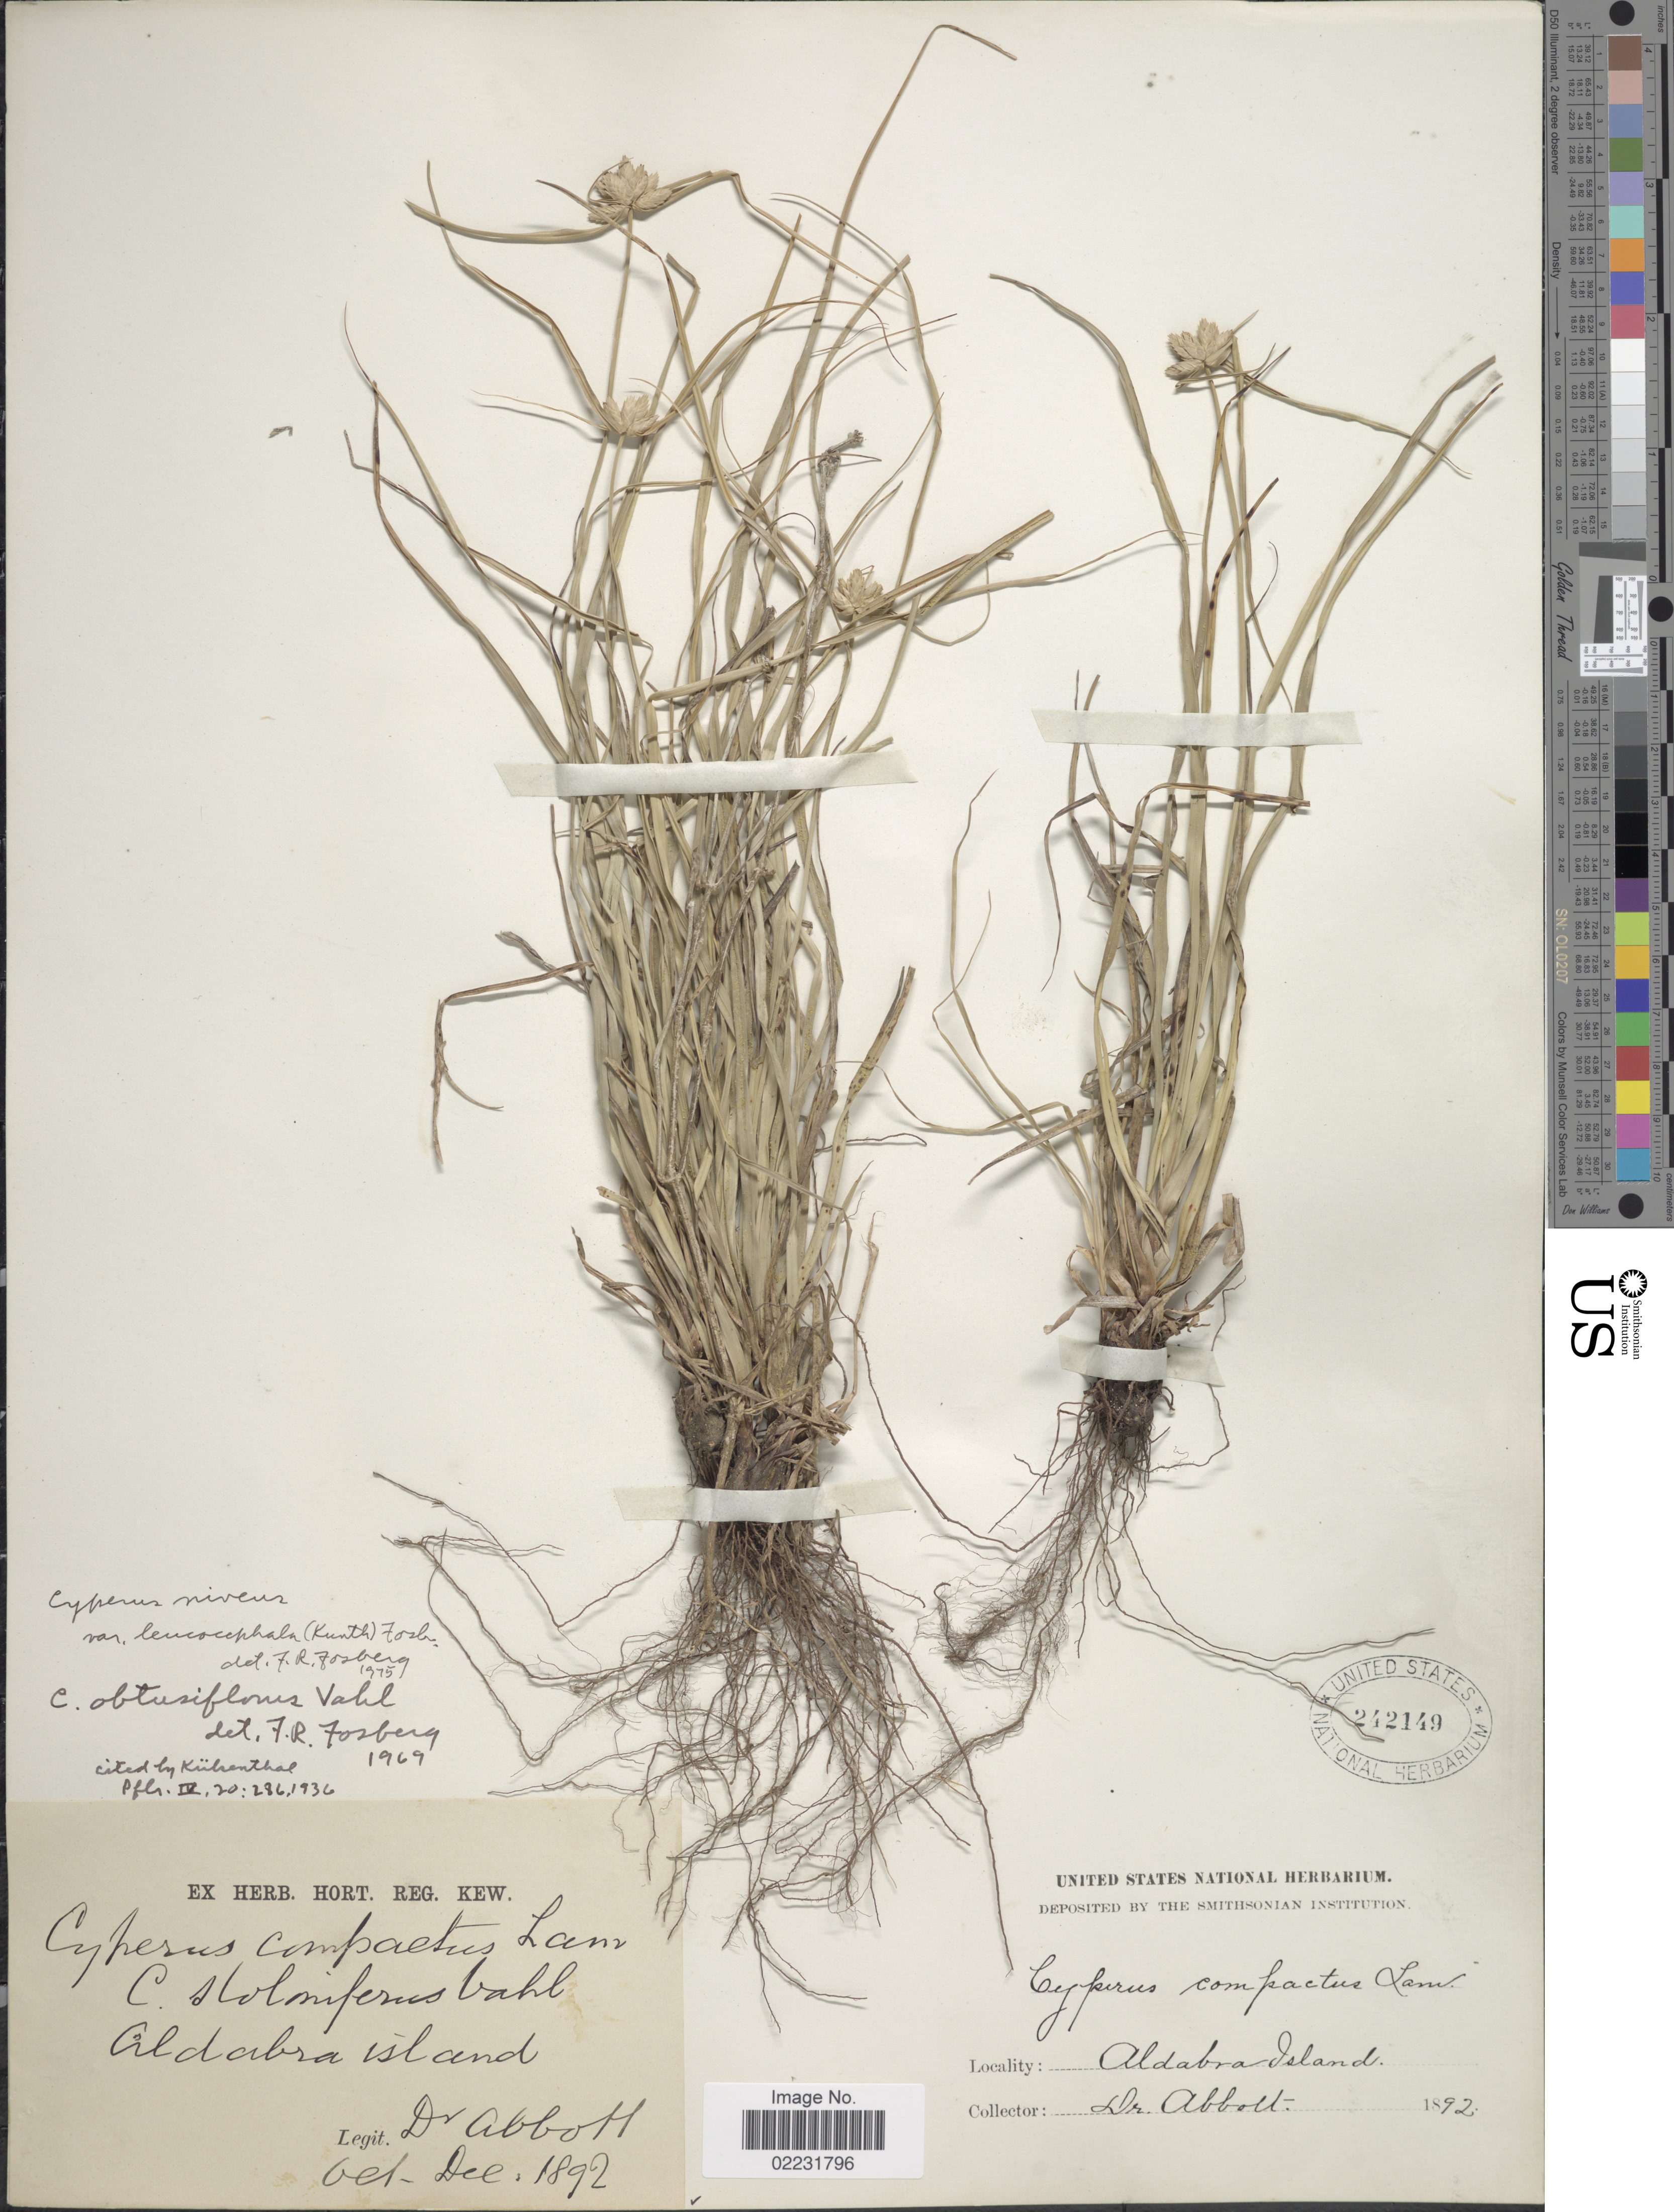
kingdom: Plantae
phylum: Tracheophyta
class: Liliopsida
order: Poales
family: Cyperaceae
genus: Cyperus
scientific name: Cyperus obtusiflorus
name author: Vahl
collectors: -- Abbott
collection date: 1892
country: Seychelles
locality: Aldabra Island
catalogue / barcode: US 242149